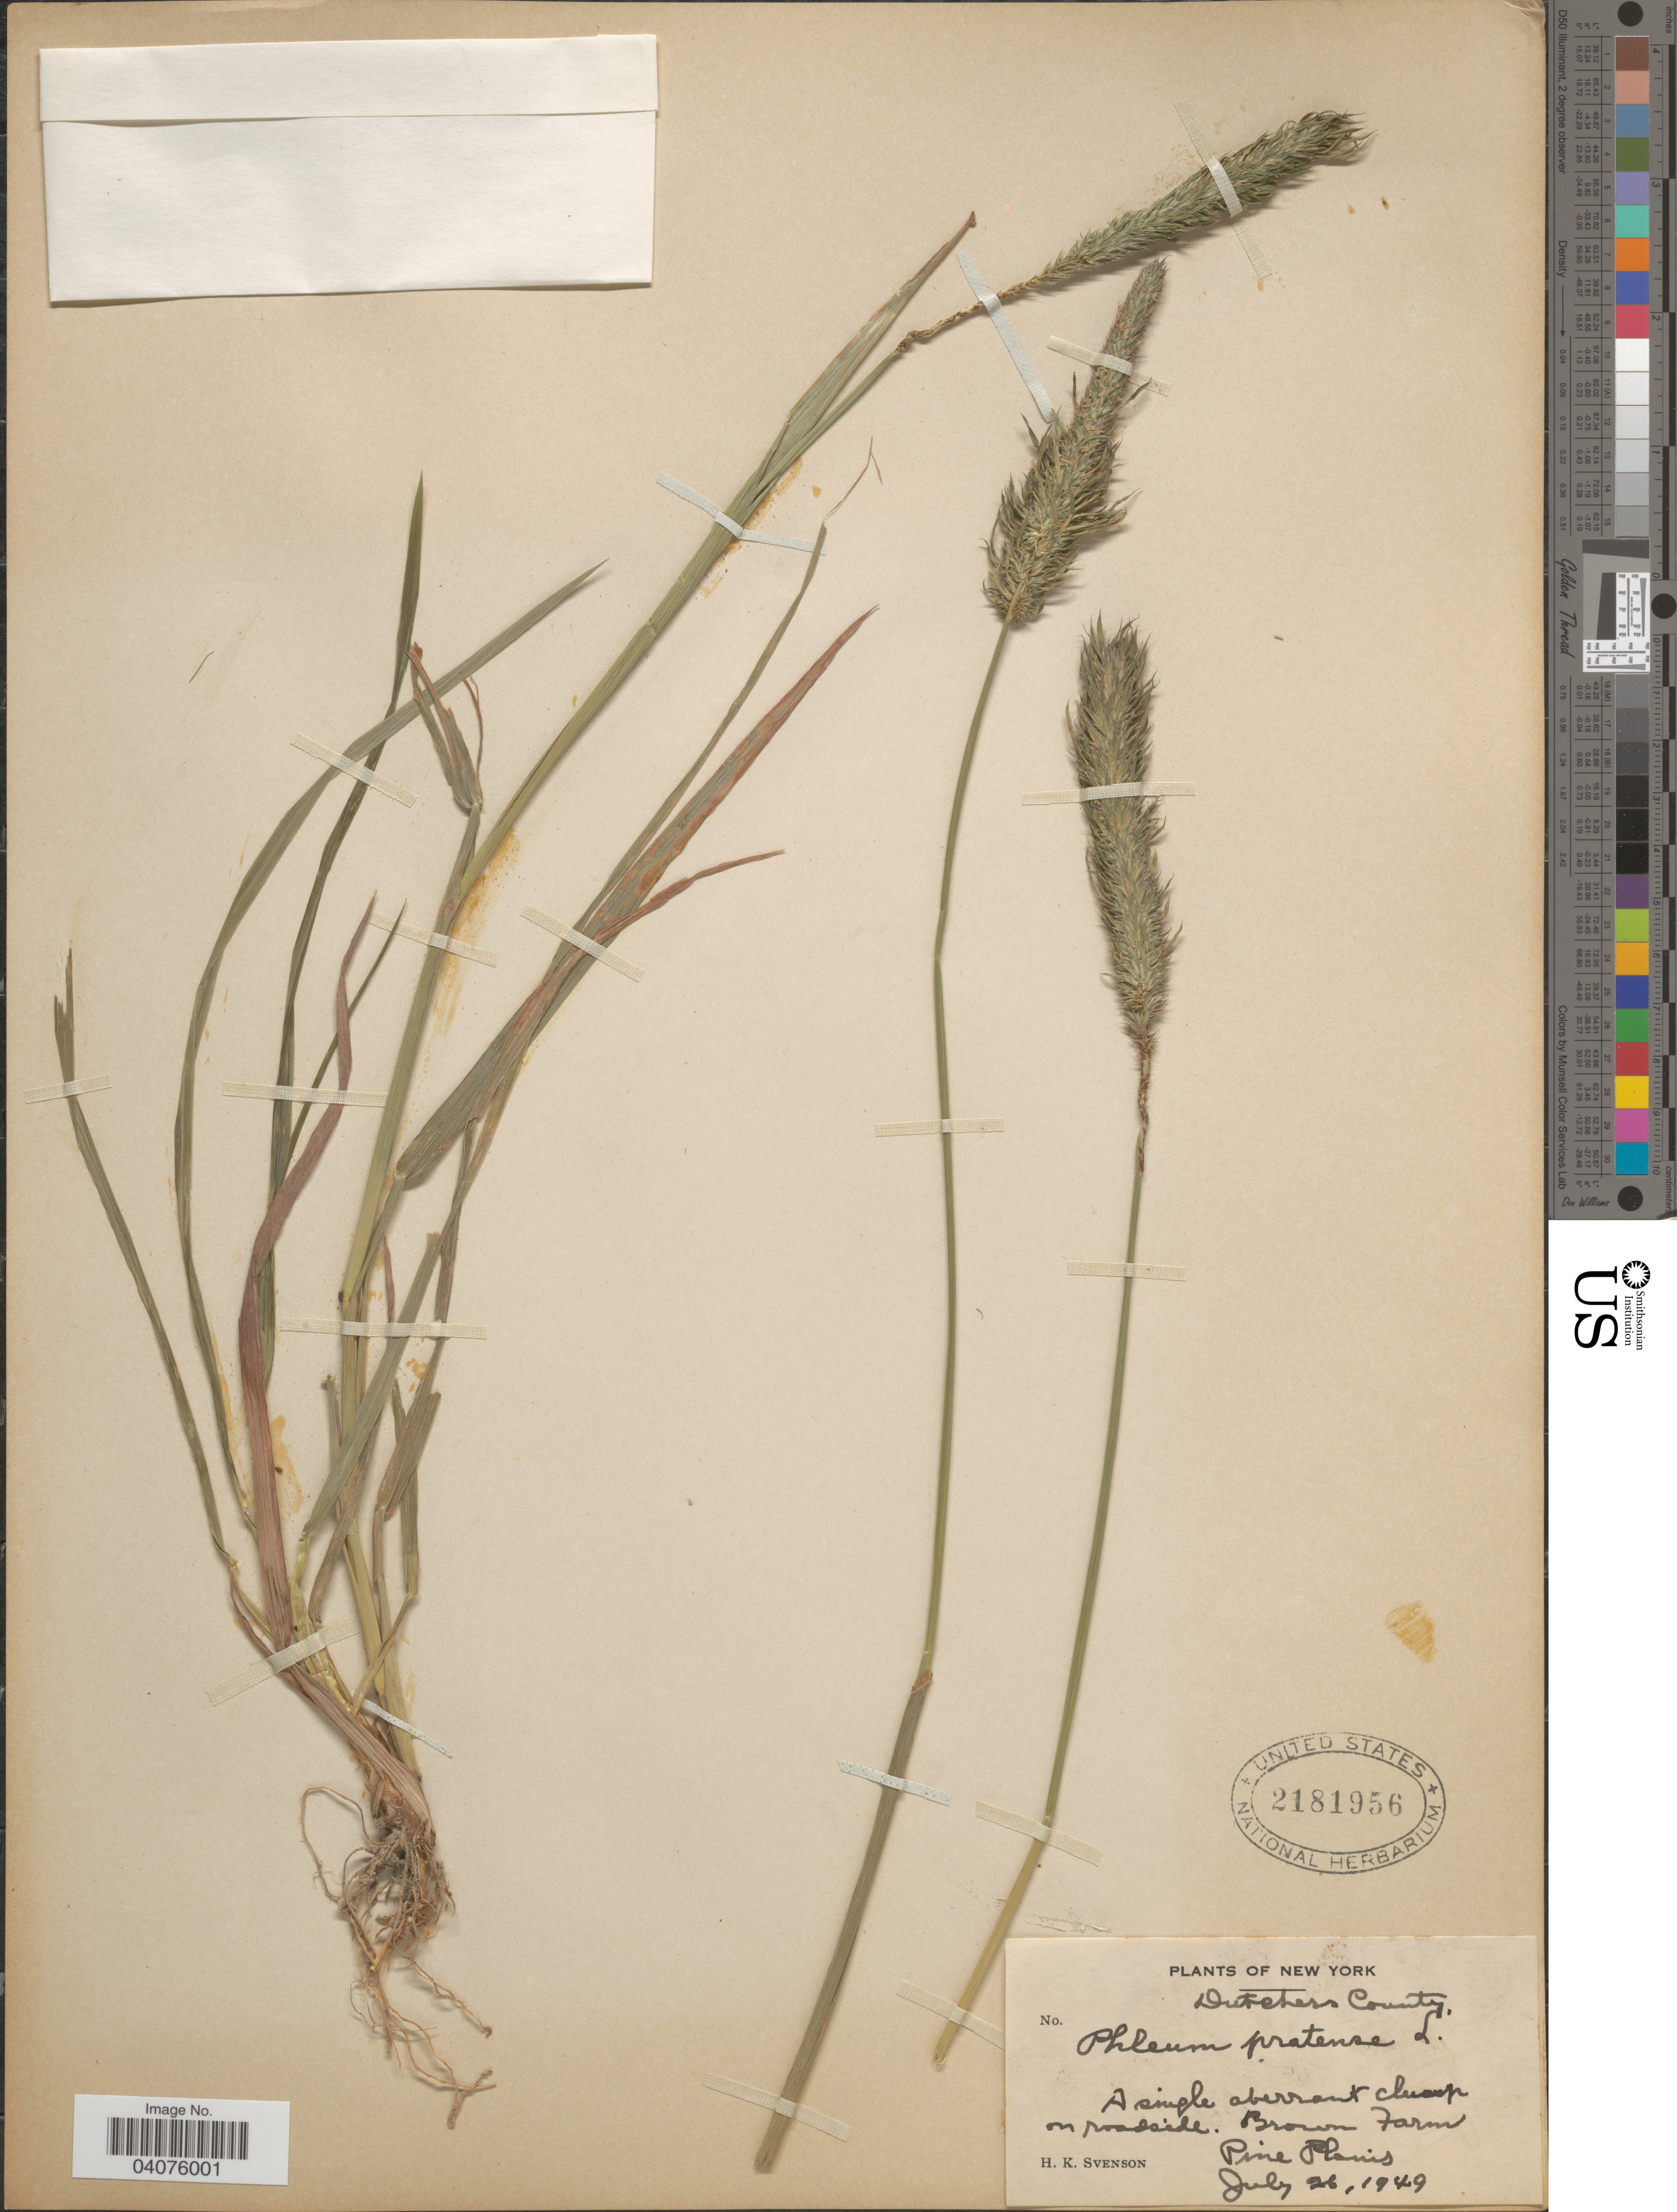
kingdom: Plantae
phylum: Tracheophyta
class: Liliopsida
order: Poales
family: Poaceae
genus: Phleum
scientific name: Phleum pratense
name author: L.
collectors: H. K. Svenson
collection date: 1949-07-26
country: United States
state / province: New York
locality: Dutchess County. Brown Farm. Pine Plains.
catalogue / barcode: US 2181956